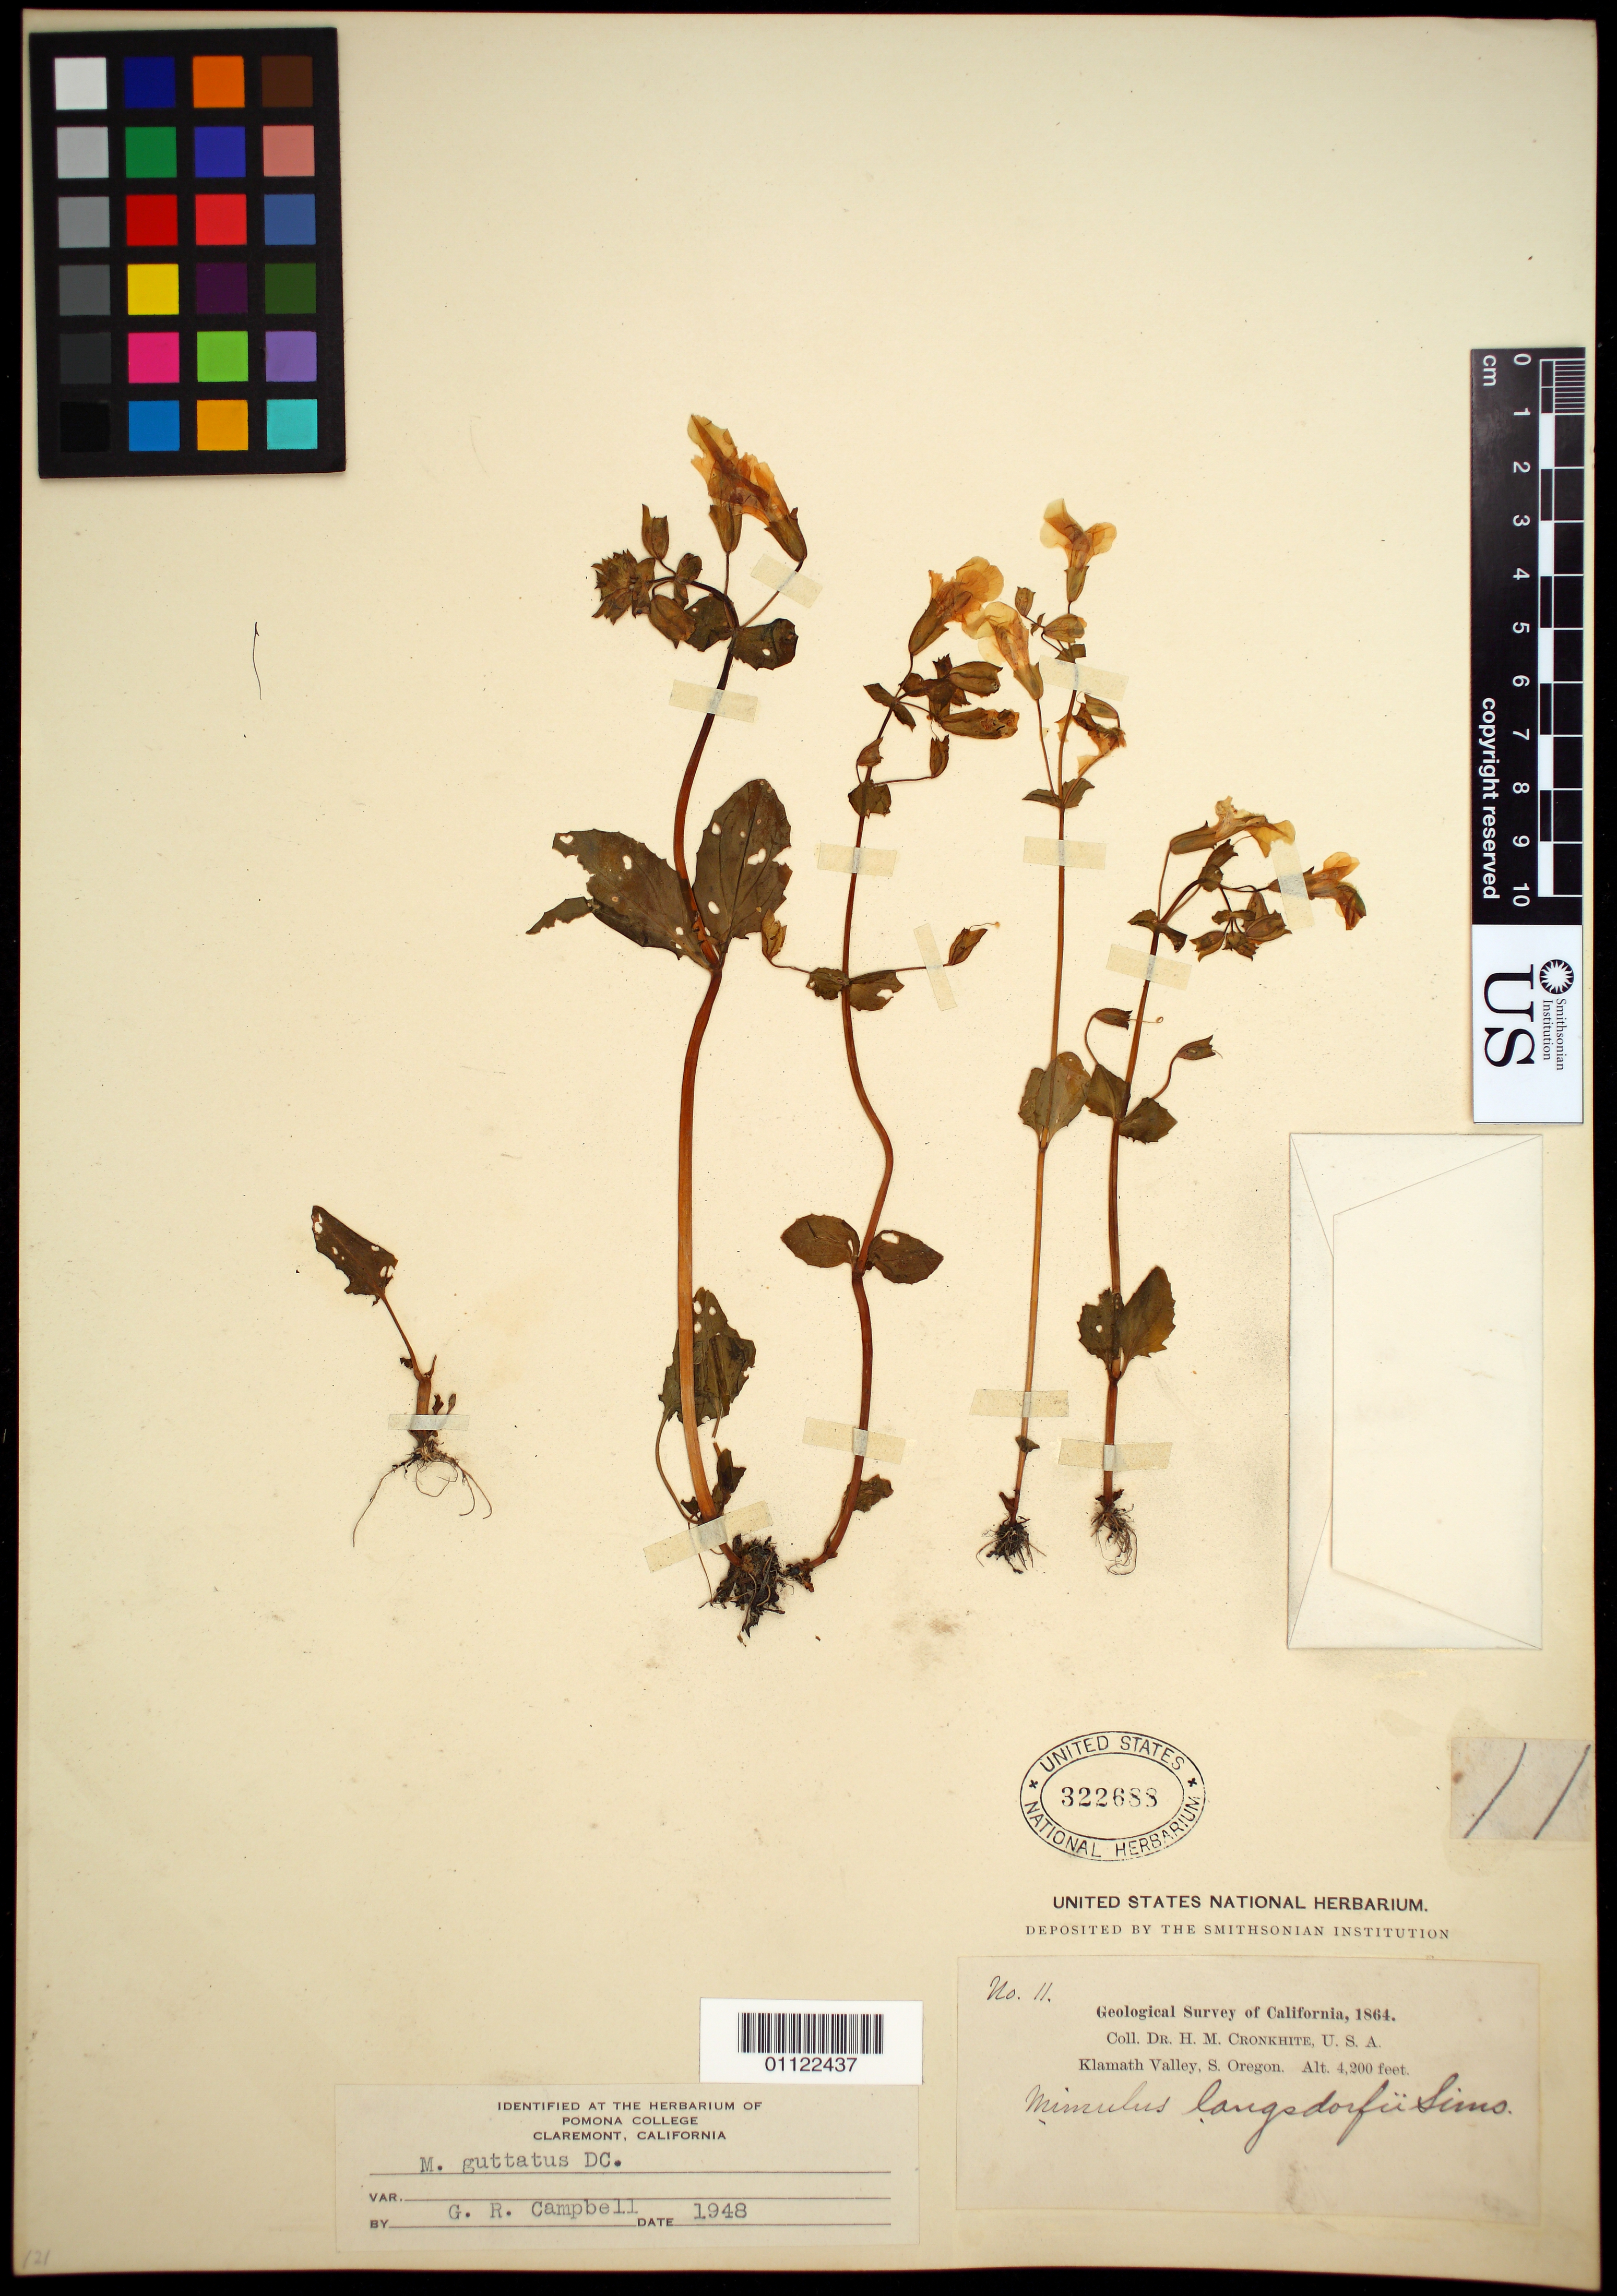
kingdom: Plantae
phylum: Tracheophyta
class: Magnoliopsida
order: Lamiales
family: Phrymaceae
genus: Mimulus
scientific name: Mimulus guttatus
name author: DC.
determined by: Campbell, G. R.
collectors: H. M. Cronkhite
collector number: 11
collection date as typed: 1864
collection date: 1864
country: United States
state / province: Oregon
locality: Klamath Valley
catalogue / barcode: US 322688